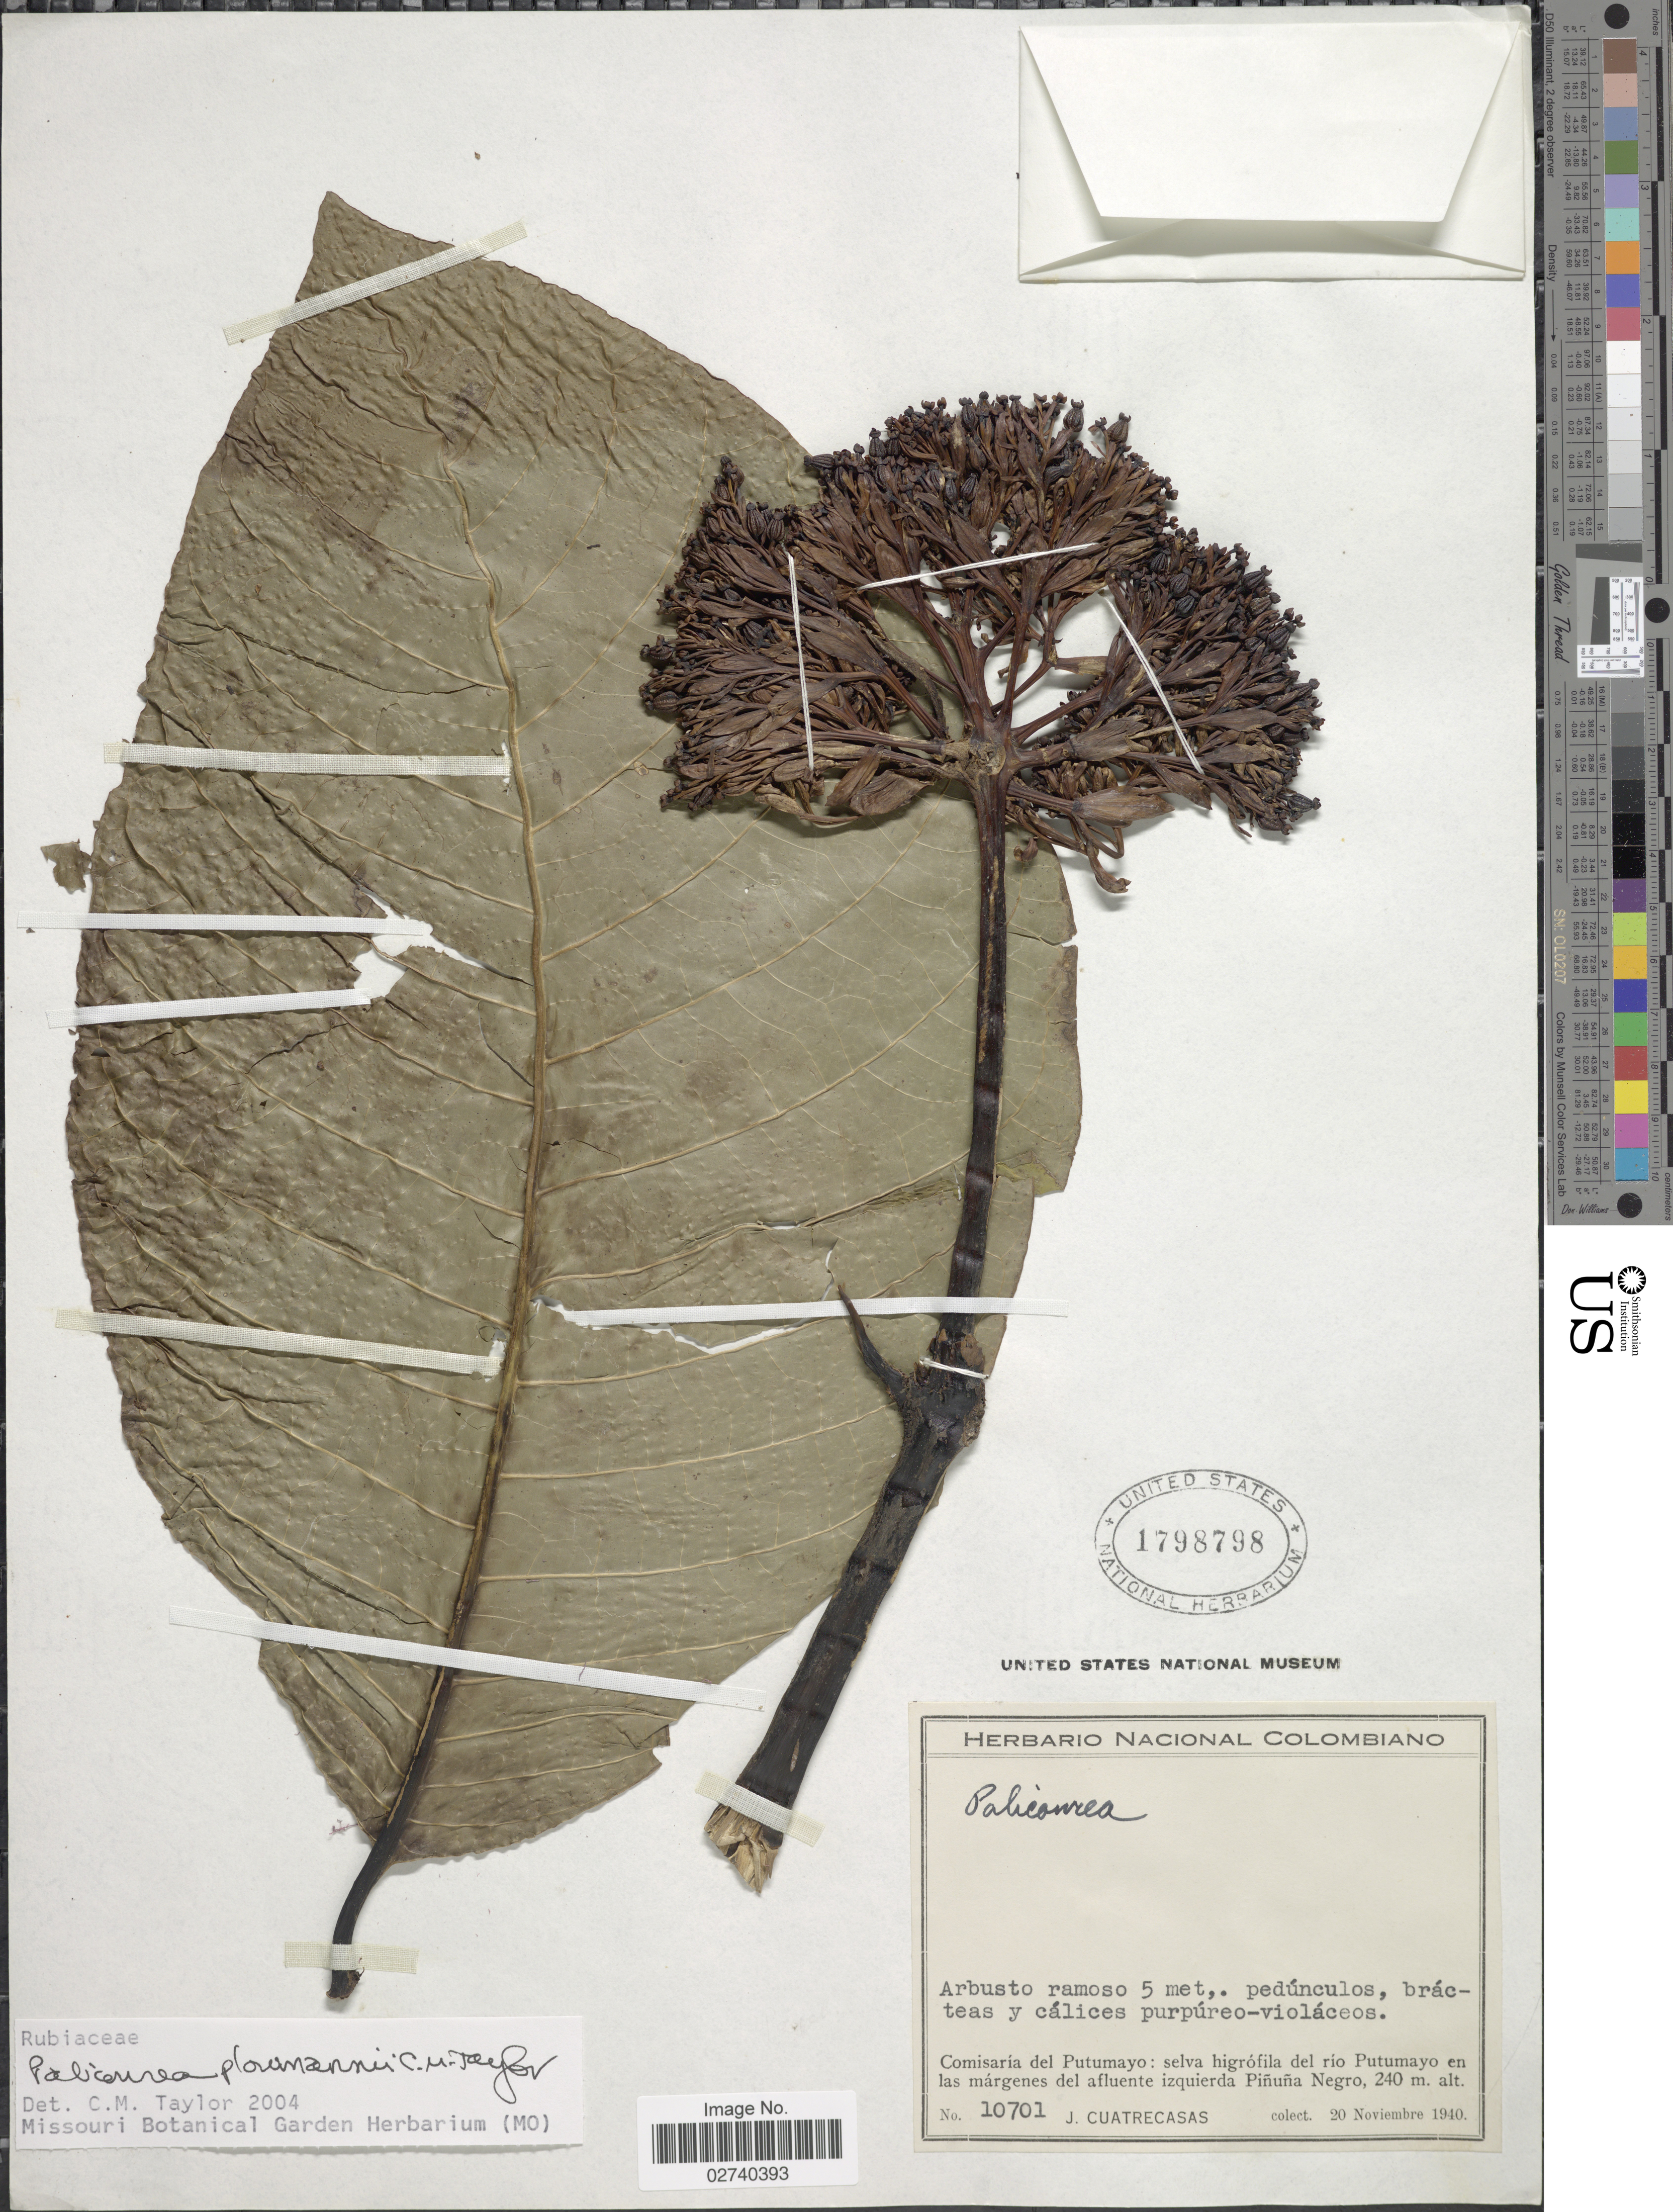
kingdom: Plantae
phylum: Tracheophyta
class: Magnoliopsida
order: Gentianales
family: Rubiaceae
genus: Palicourea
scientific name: Palicourea plowmanii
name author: D.R. Simpson ex C.M. Taylor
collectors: J. Cuatrecasas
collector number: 10701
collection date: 1940-11-20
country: Colombia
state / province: Putumayo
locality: Comisaria del Putumayo: selva higrofila del rio Putumayo en las margenes del afluente izquierda Pinuna Negro.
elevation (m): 240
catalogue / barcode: US 1798798